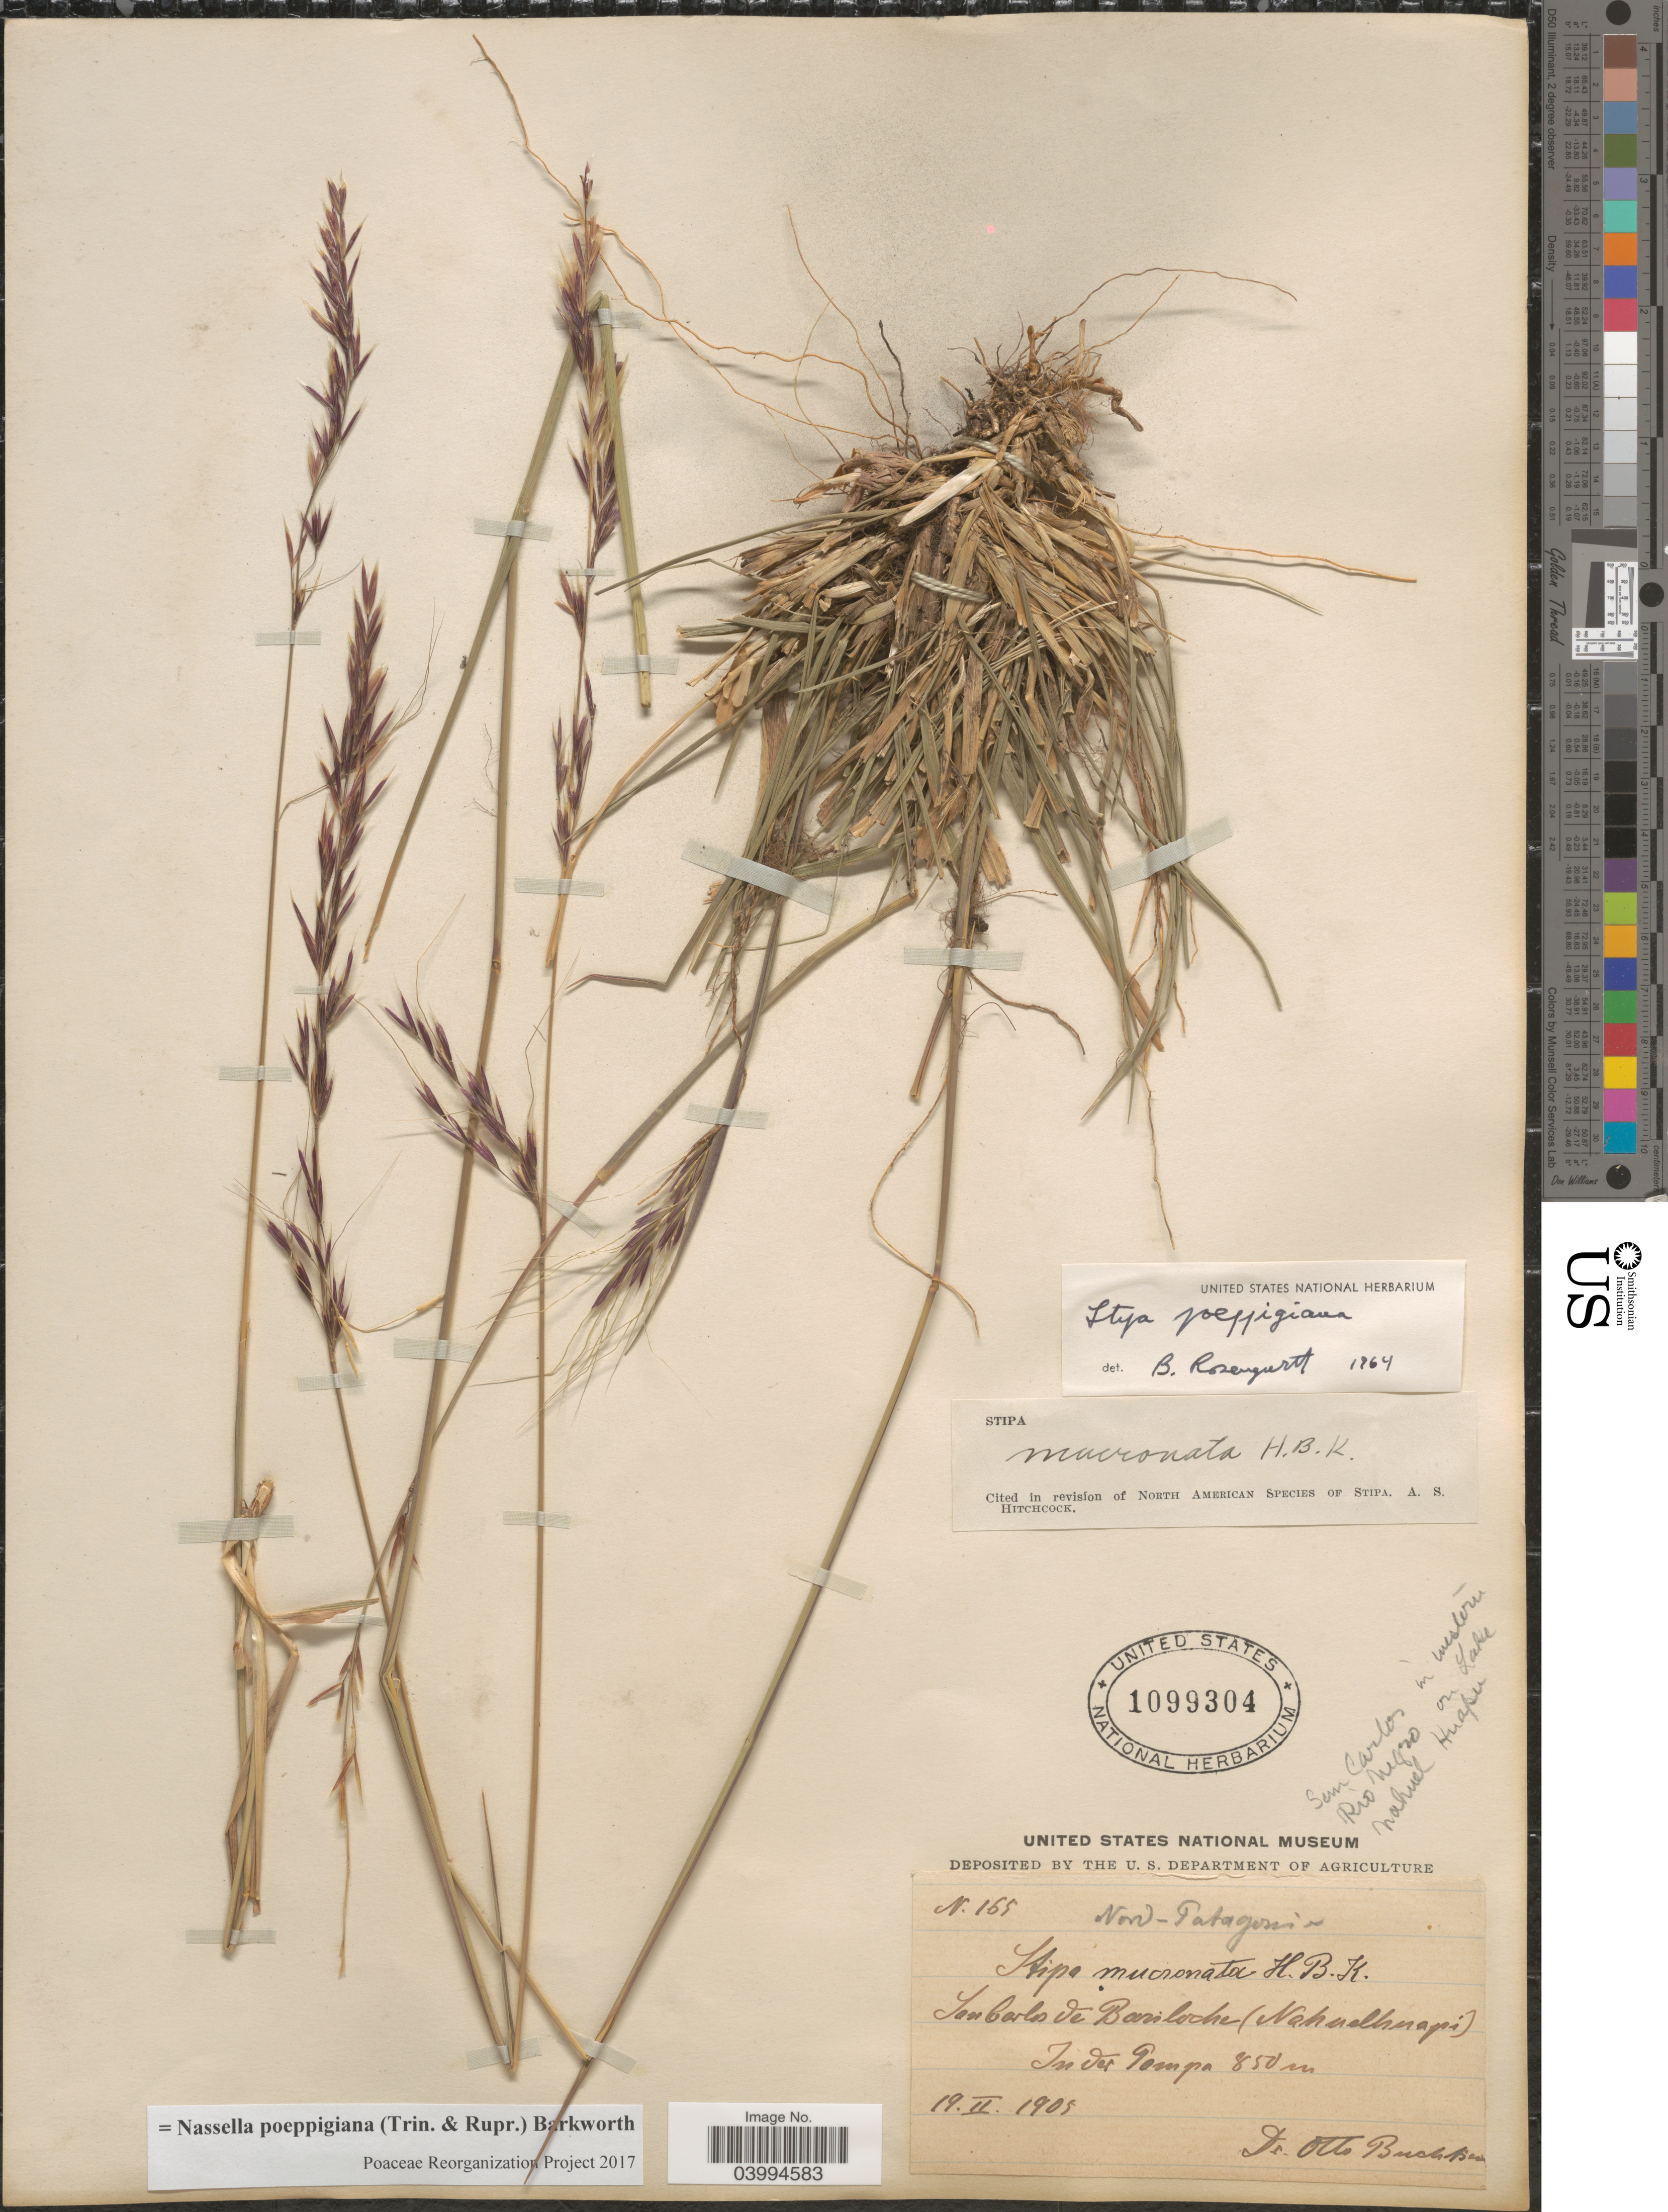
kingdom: Plantae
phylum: Tracheophyta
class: Liliopsida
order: Poales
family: Poaceae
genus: Nassella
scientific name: Nassella poeppigiana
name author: (Trin. & Rupr.) Barkworth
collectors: O. Buchtien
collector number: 165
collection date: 1905-02-19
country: Argentina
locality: Nord-Patagonia. San Carlos de Bariloche (Nahuelhuapí). In der Pampa.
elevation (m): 850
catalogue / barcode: US 1099304